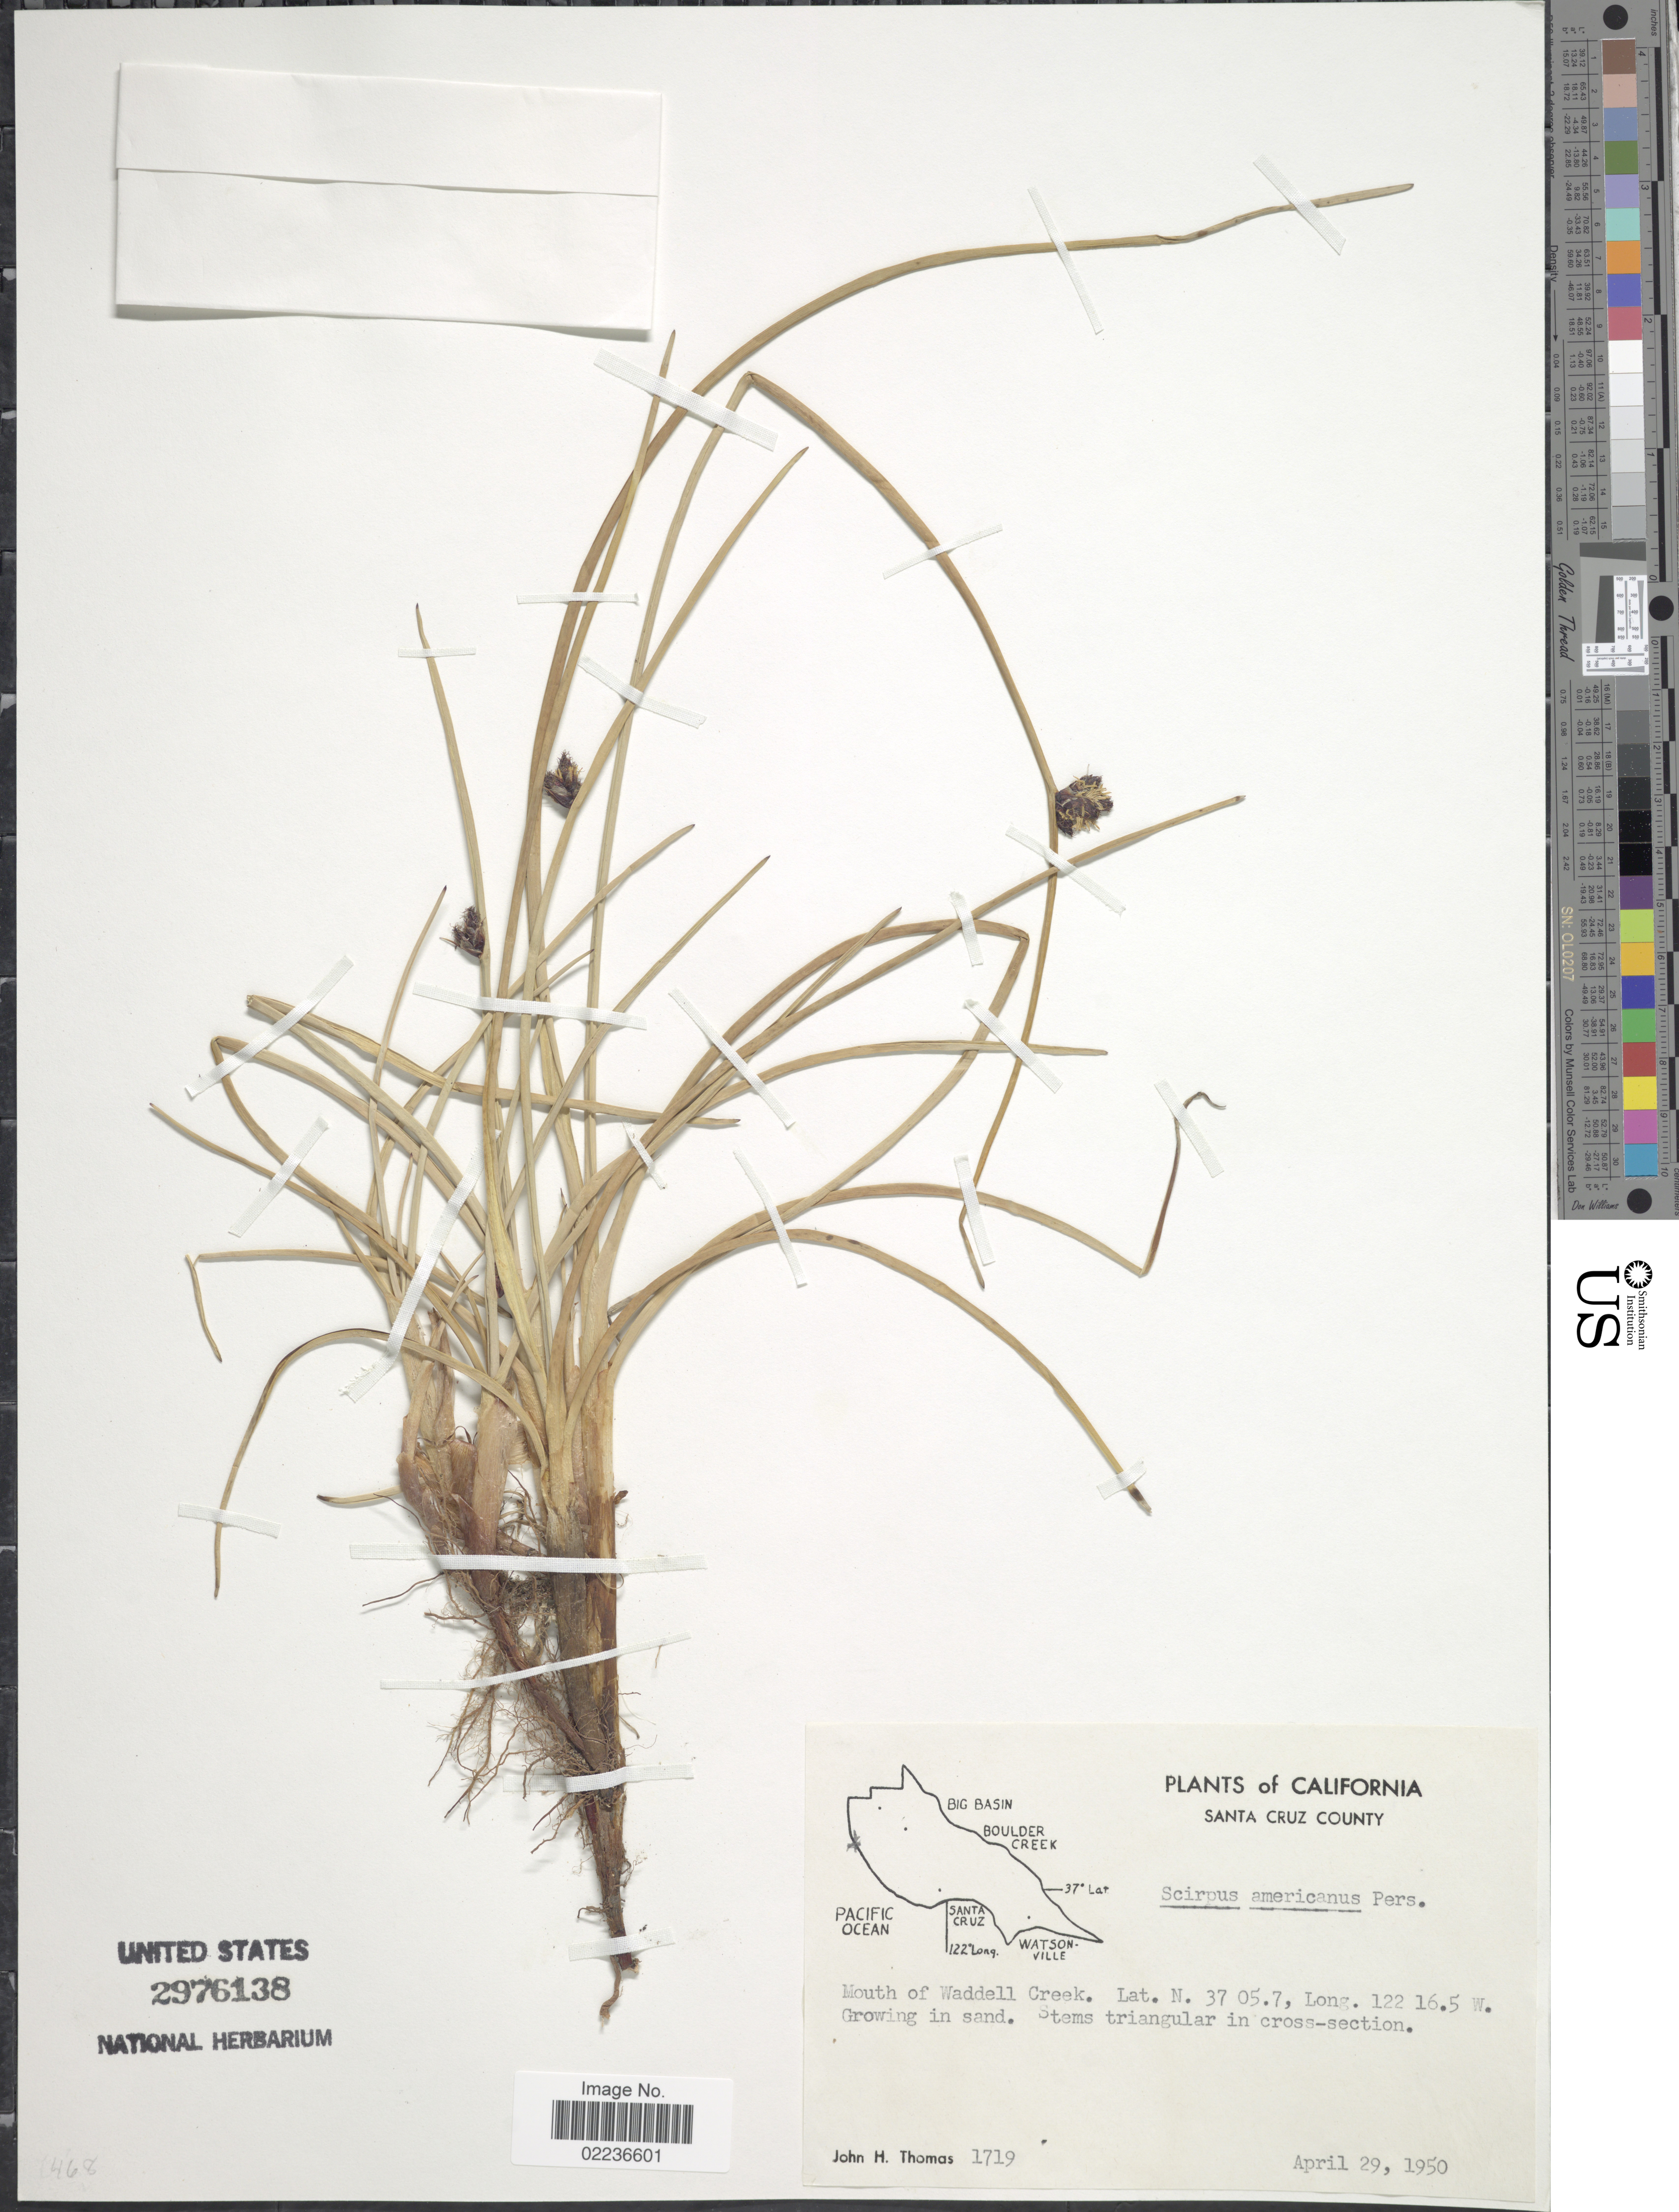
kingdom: Plantae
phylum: Tracheophyta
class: Liliopsida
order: Poales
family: Cyperaceae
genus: Schoenoplectus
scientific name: Schoenoplectus pungens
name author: (Vahl) Palla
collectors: J. H. Thomas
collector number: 1719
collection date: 1950-04-29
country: United States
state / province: California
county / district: Santa Cruz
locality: Santa Cruz County, mouth of Waddell Creek, growing in sand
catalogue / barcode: US 2976138